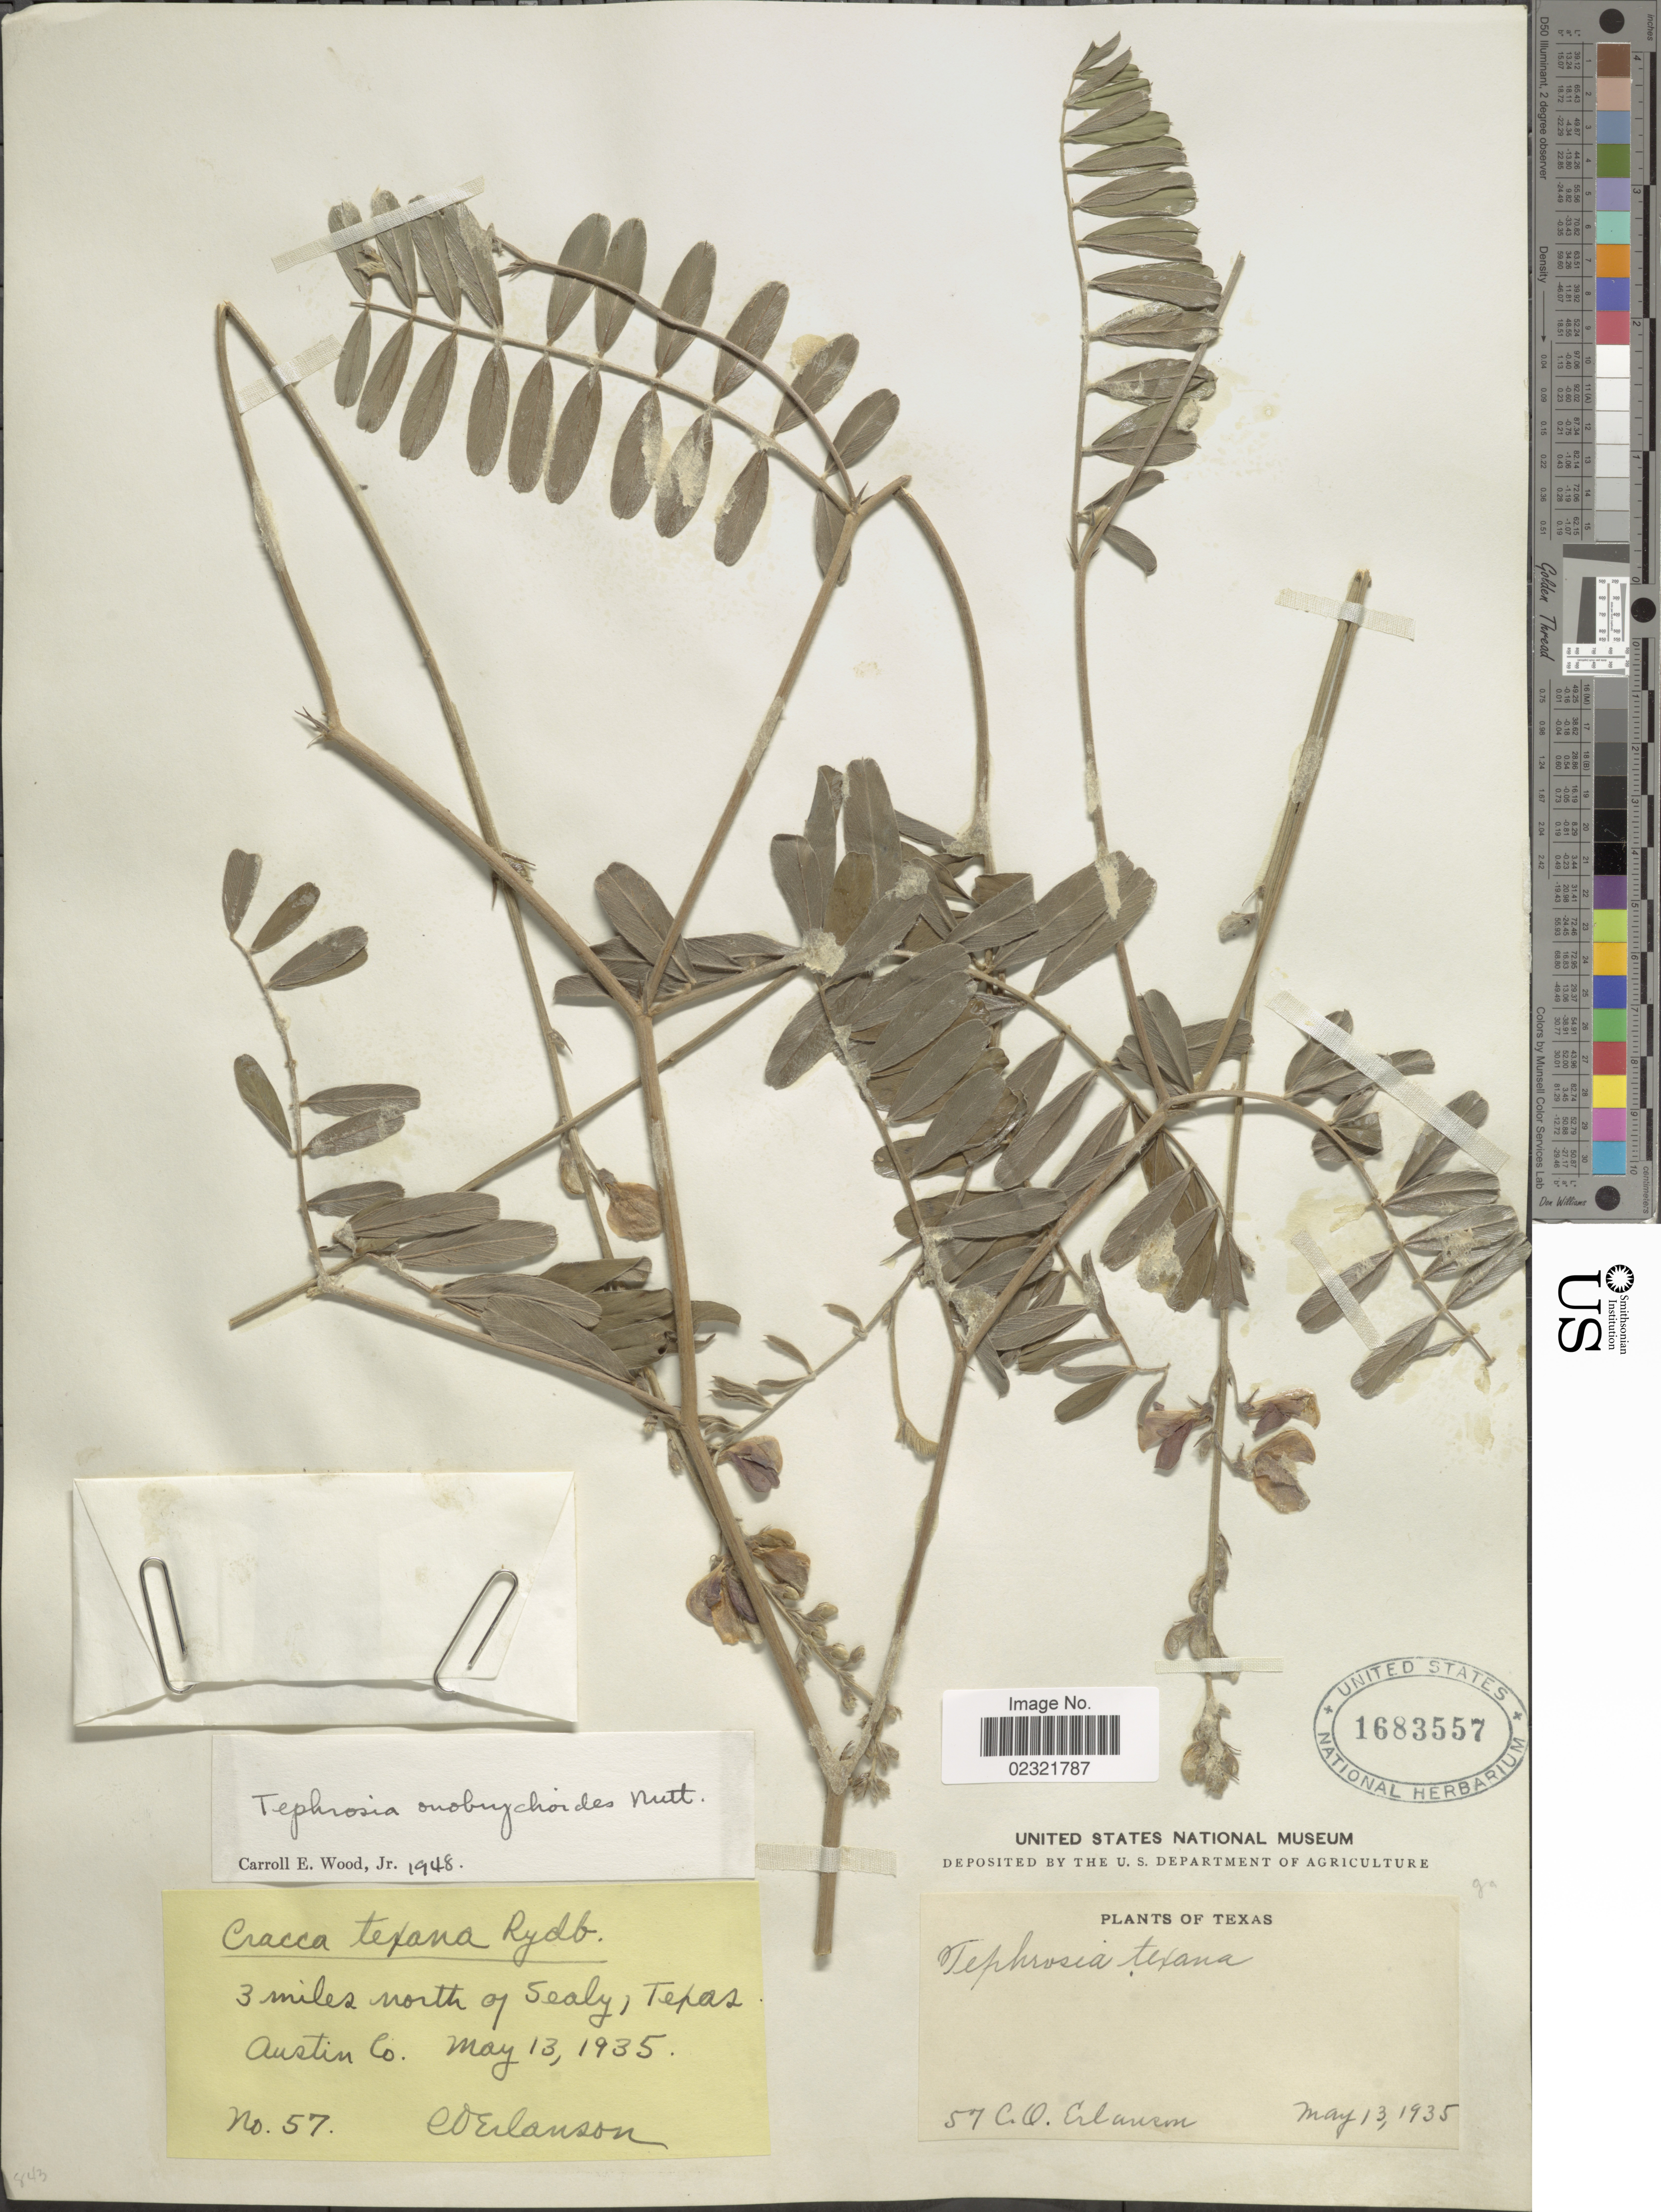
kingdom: Plantae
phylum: Tracheophyta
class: Magnoliopsida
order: Fabales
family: Fabaceae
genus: Tephrosia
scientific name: Tephrosia onobrychoides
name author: Nutt.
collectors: C. O. Erlanson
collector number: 57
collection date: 1935-05-13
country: United States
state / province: Texas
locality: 3 miles north of Sealy, Austin Co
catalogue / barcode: US 1683557